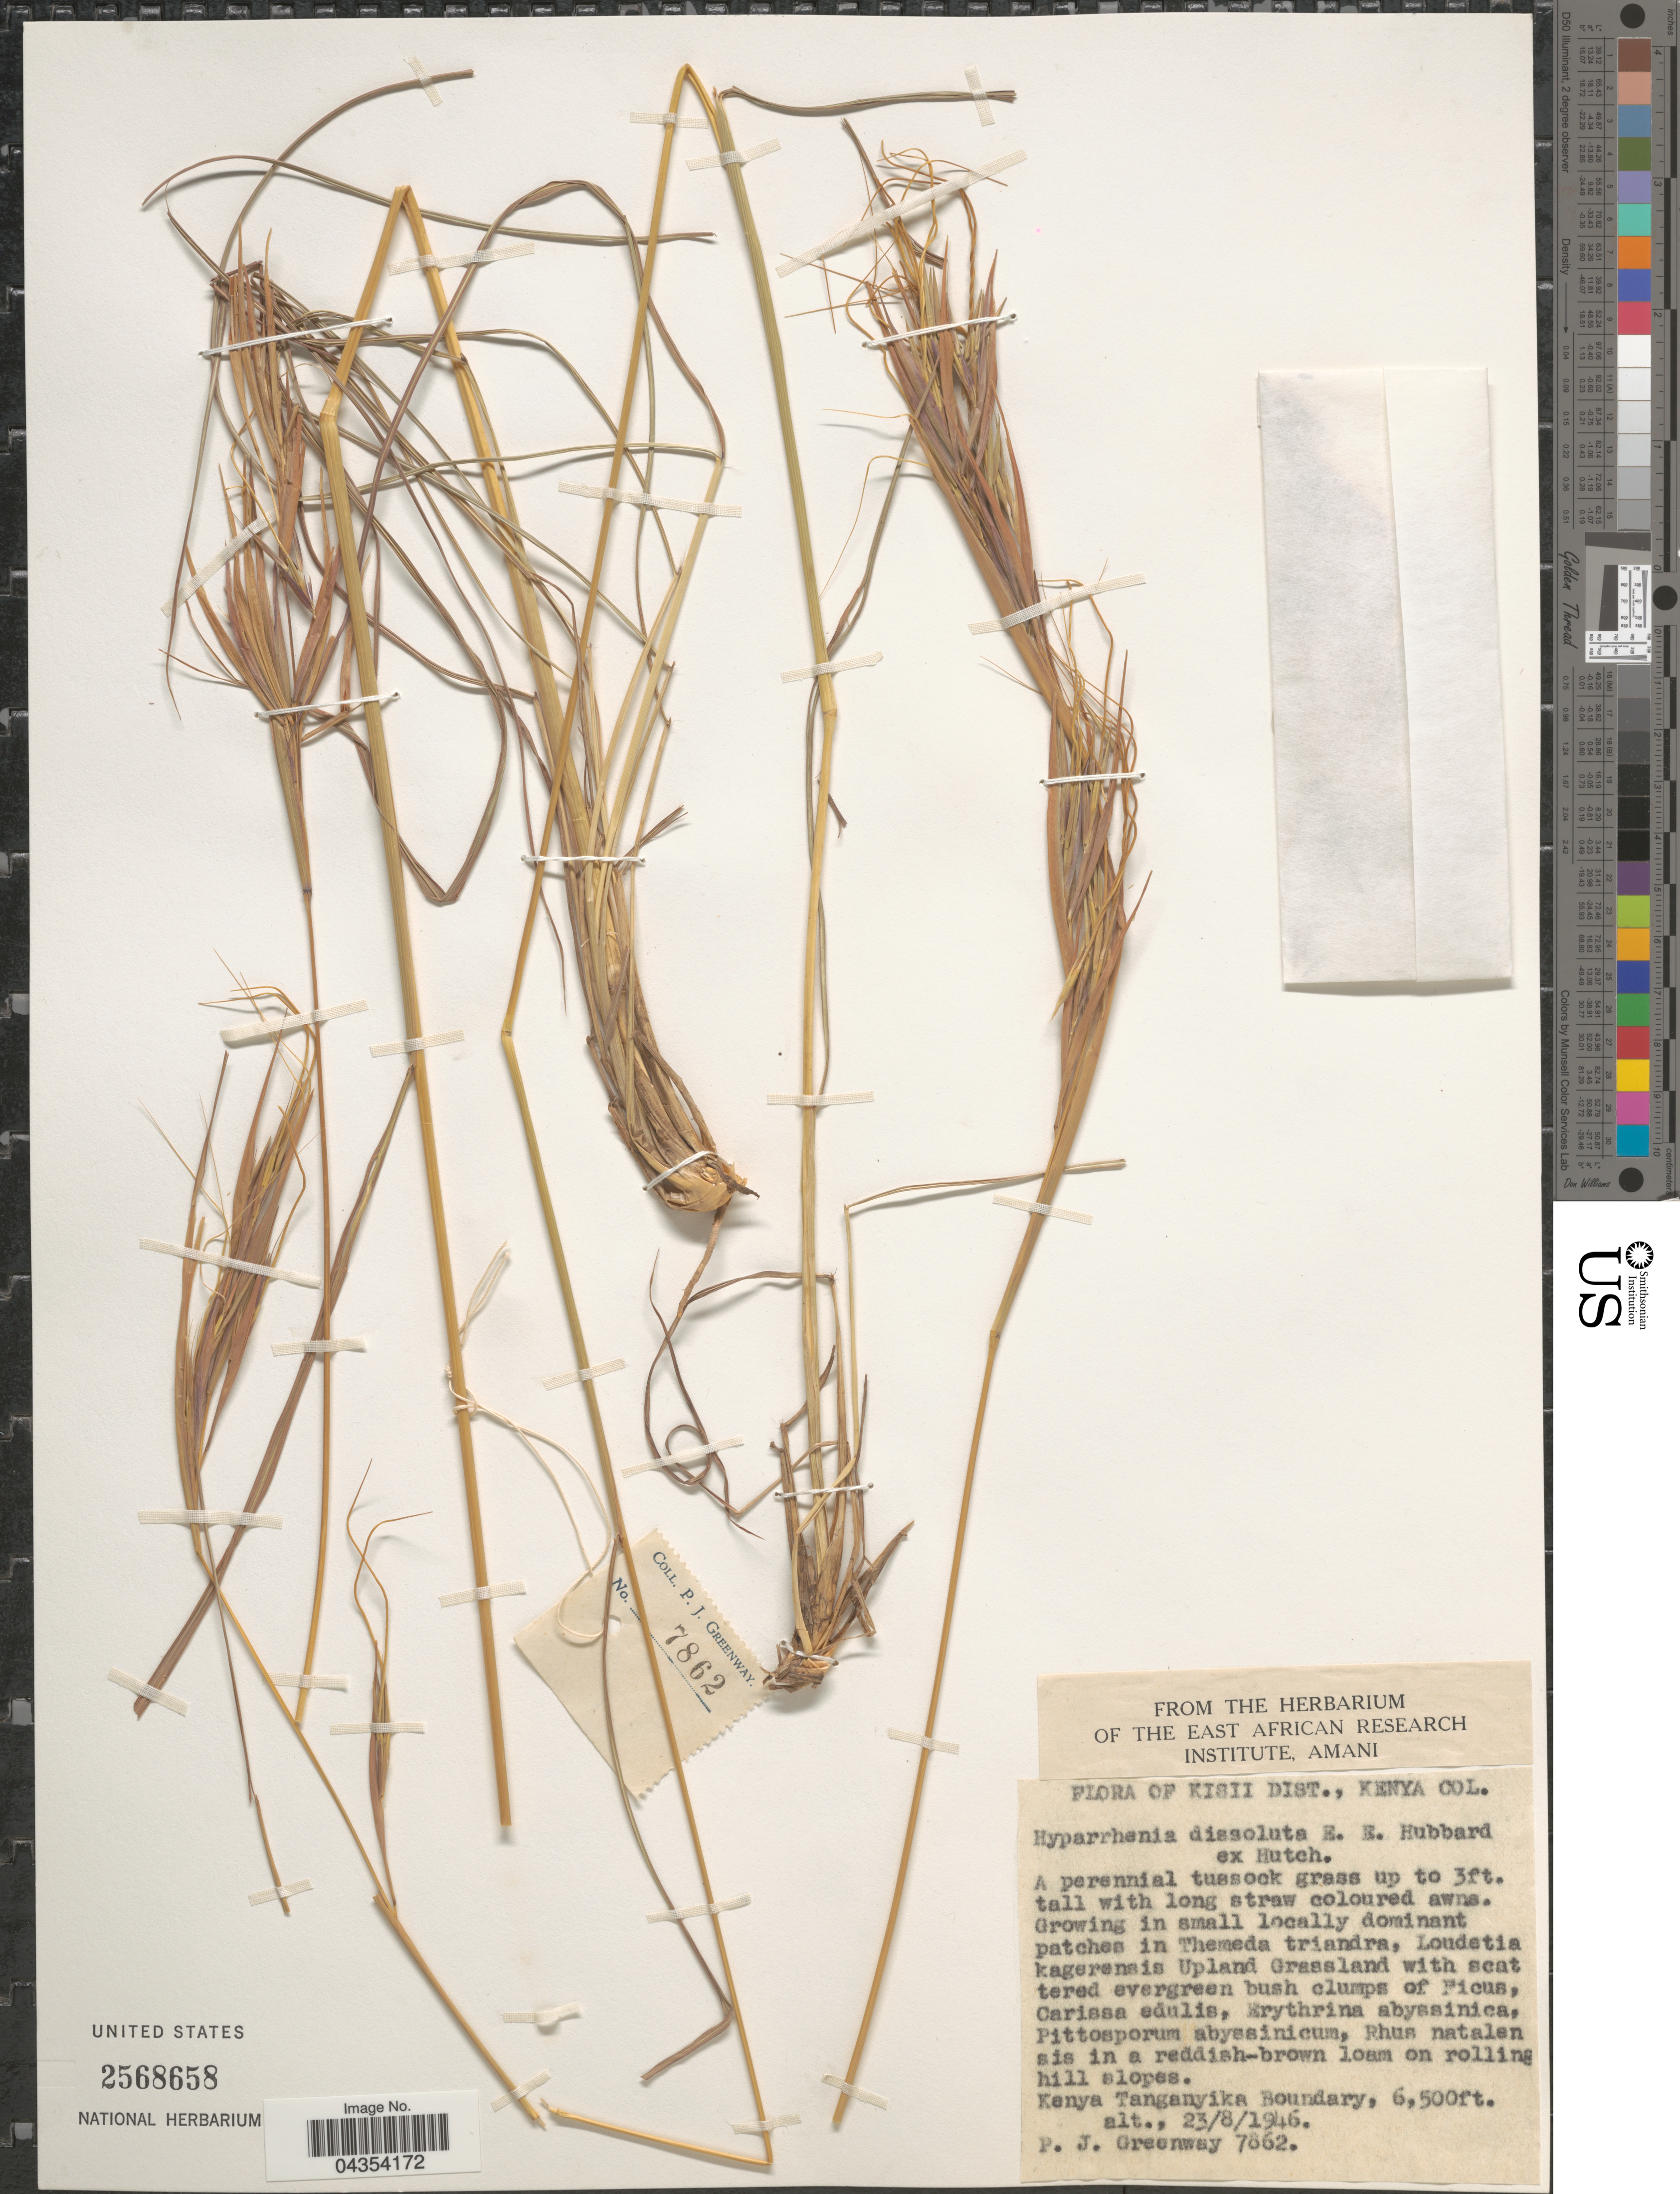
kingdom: Plantae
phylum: Tracheophyta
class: Liliopsida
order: Poales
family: Poaceae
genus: Hyperthelia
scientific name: Hyperthelia dissoluta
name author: (Nees ex Steud.) Clayton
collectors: P. J. Greenway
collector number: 7862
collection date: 1946-08-23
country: Kenya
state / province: Kisii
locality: Kisii Dist., Kenya Col. Kenya Tanganyika Boundary.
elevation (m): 1981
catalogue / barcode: US 2568658